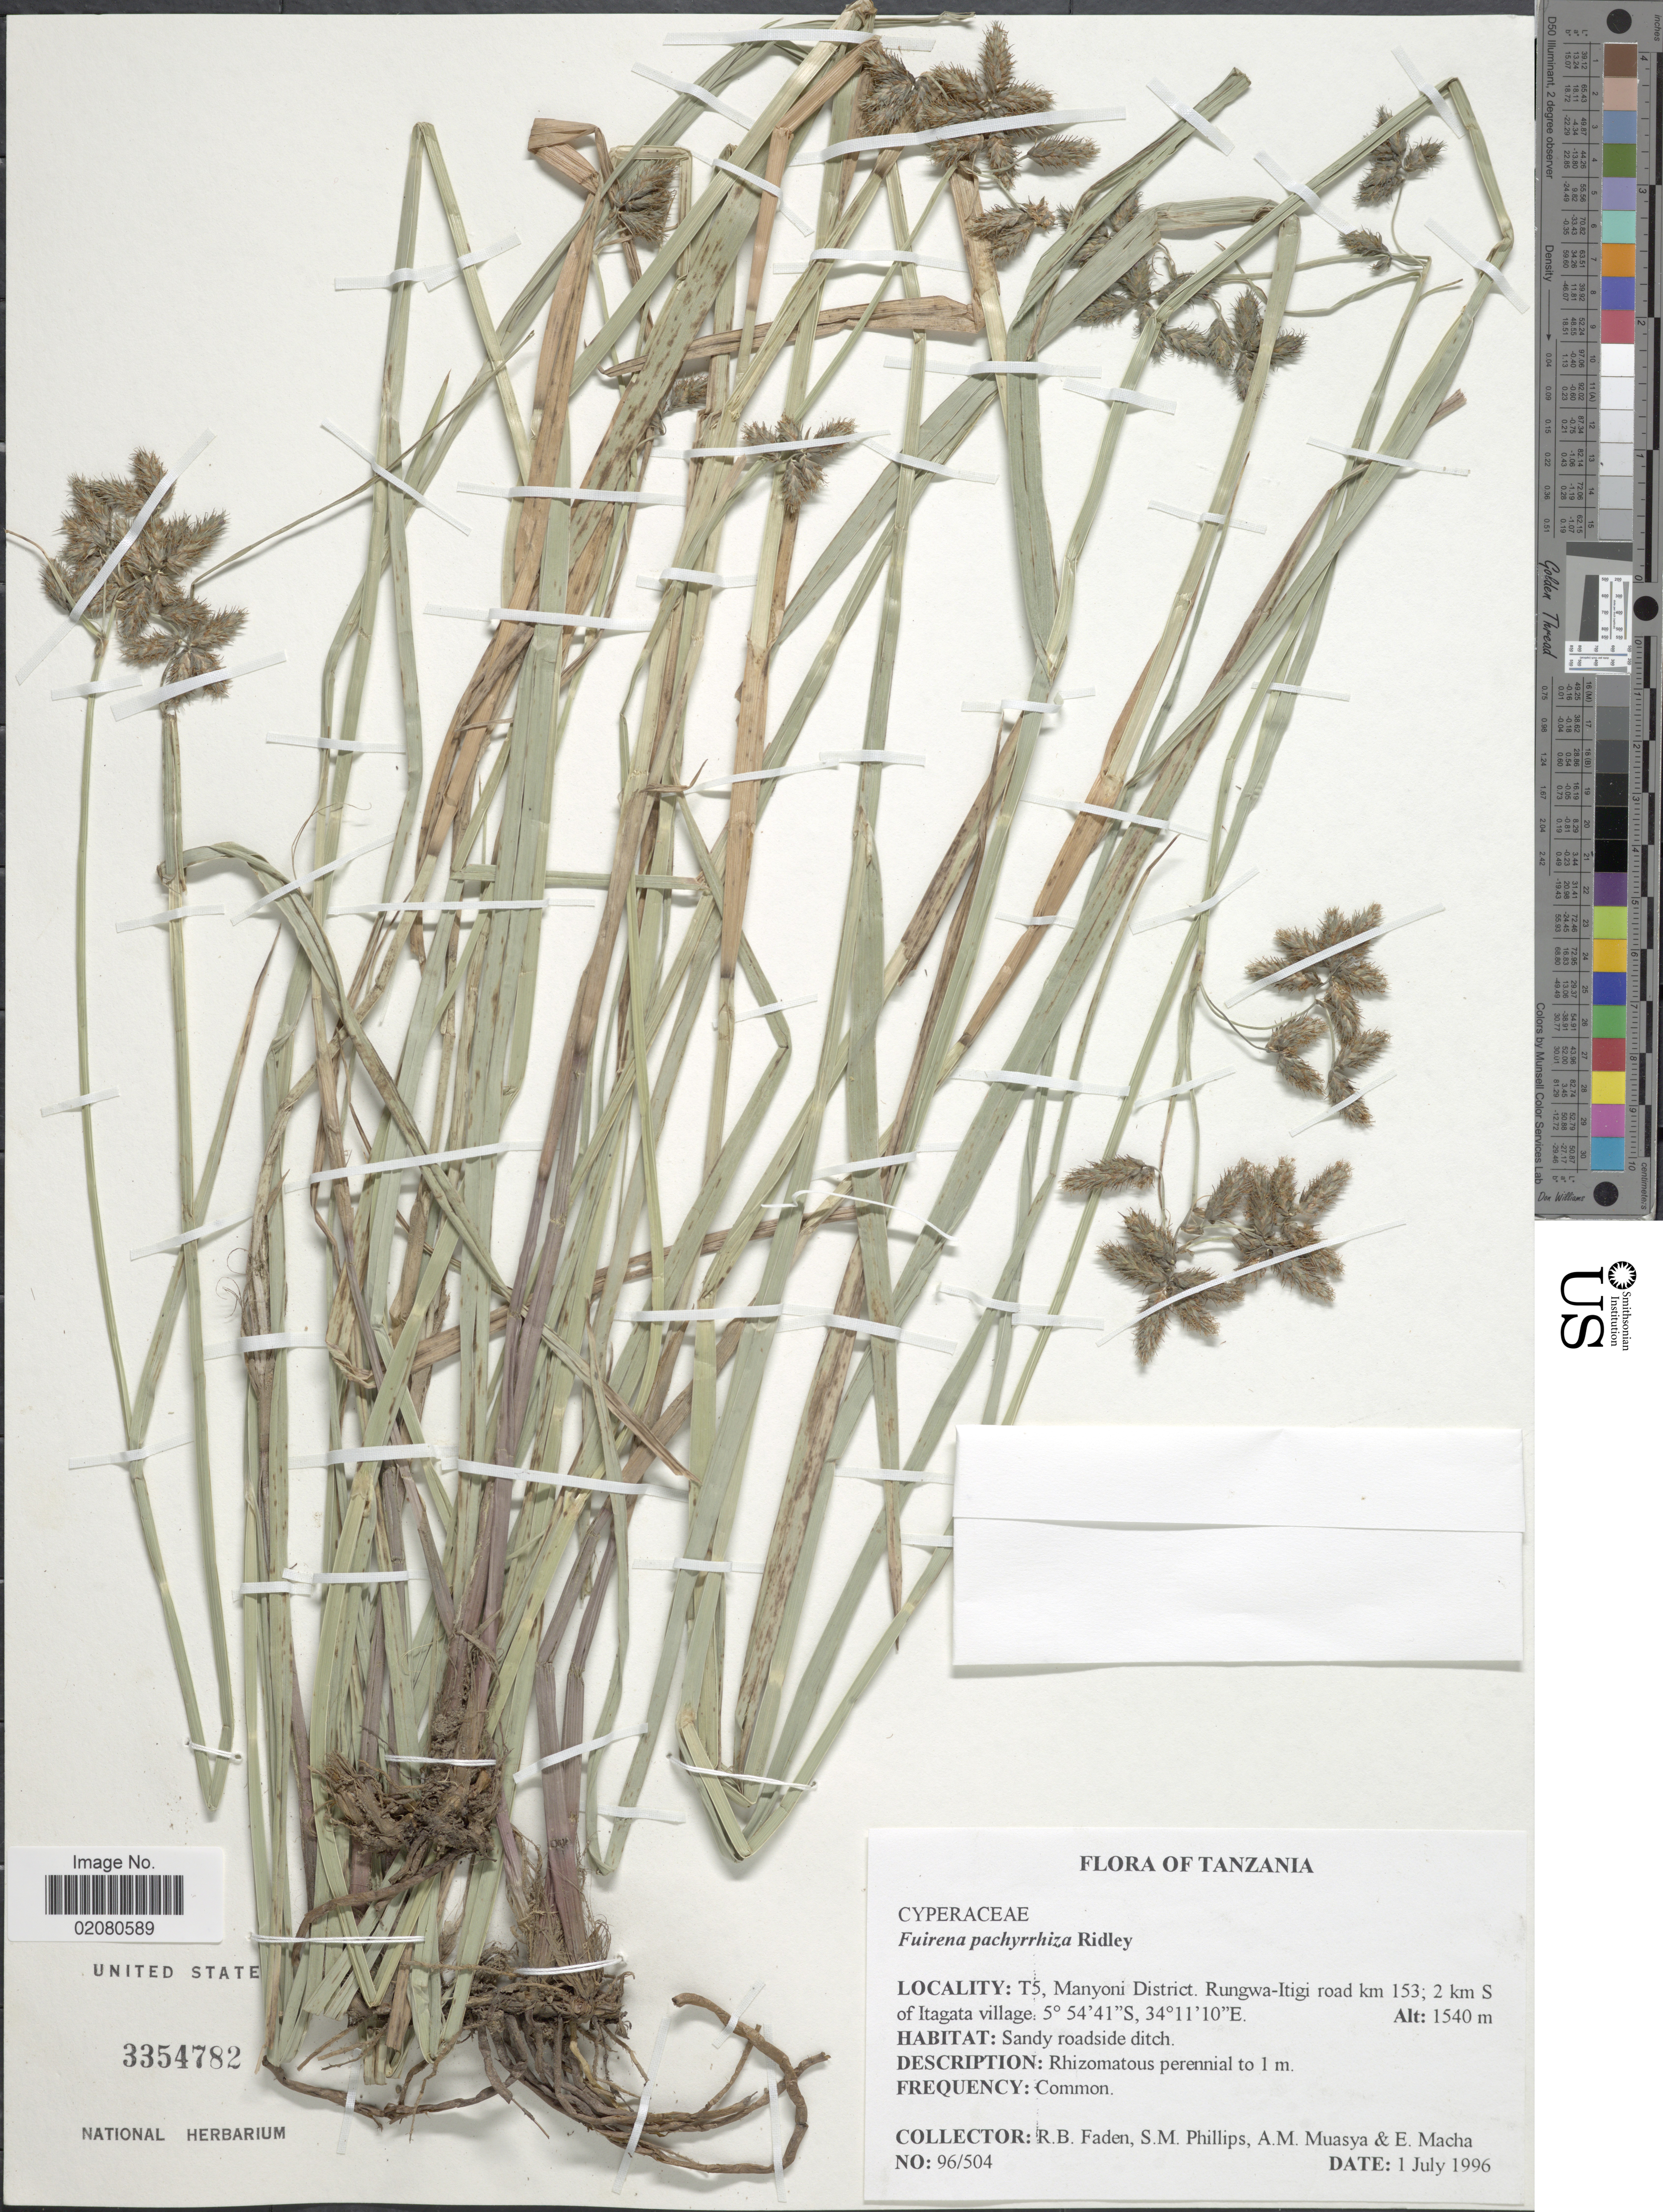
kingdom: Plantae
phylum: Tracheophyta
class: Liliopsida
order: Poales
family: Cyperaceae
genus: Fuirena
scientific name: Fuirena pachyrrhiza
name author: Ridl.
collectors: R. B. Faden, S. M. Phillips, A. Muasya & E. Macha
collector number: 96/504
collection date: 1996-07-01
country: Tanzania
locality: Tanzania. T5, Manyoni District, Rungwa-Itigi road km 153; 2 km S of Itagata village.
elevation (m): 1540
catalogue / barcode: US 3354782